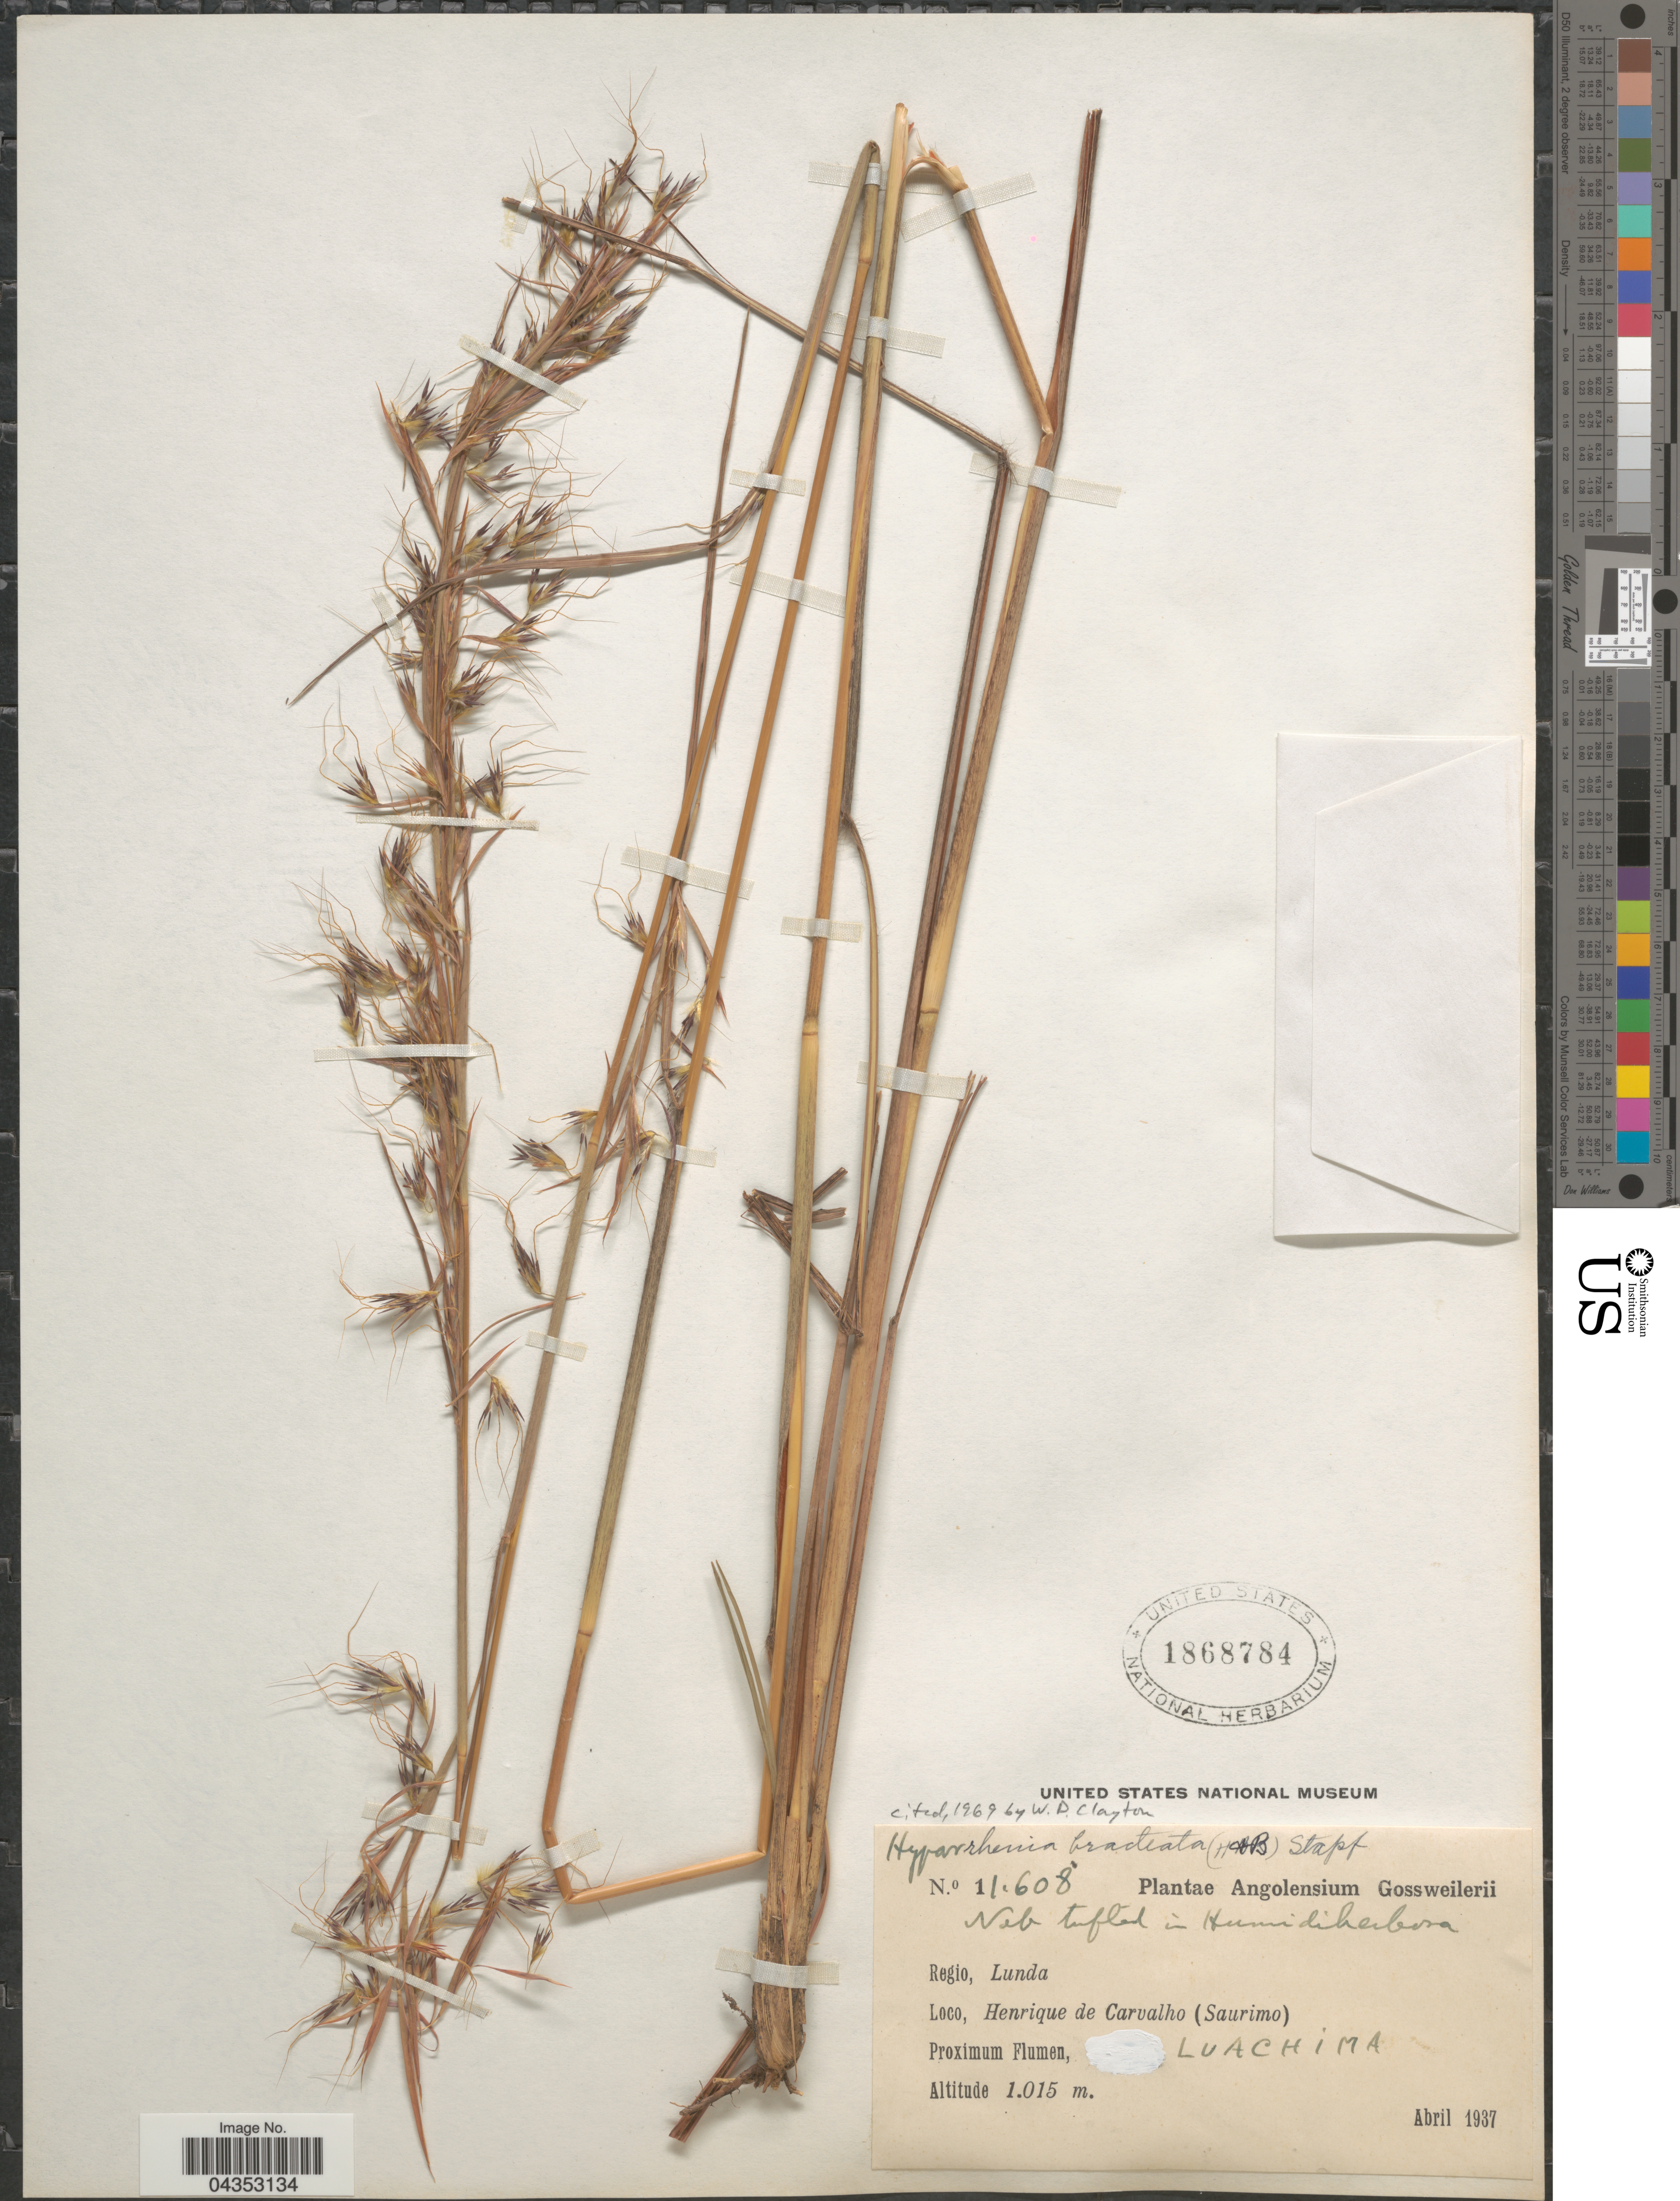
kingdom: Plantae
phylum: Tracheophyta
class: Liliopsida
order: Poales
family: Poaceae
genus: Hyparrhenia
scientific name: Hyparrhenia bracteata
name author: (Humb. & Bonpl.) Stapf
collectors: -. Gossweiler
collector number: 11608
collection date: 1934-04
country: Angola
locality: Regio, Lunda. Henrique de Carvalho (Saurimo). Proximum Flumen, Luachima.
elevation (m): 1015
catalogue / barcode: US 1868784